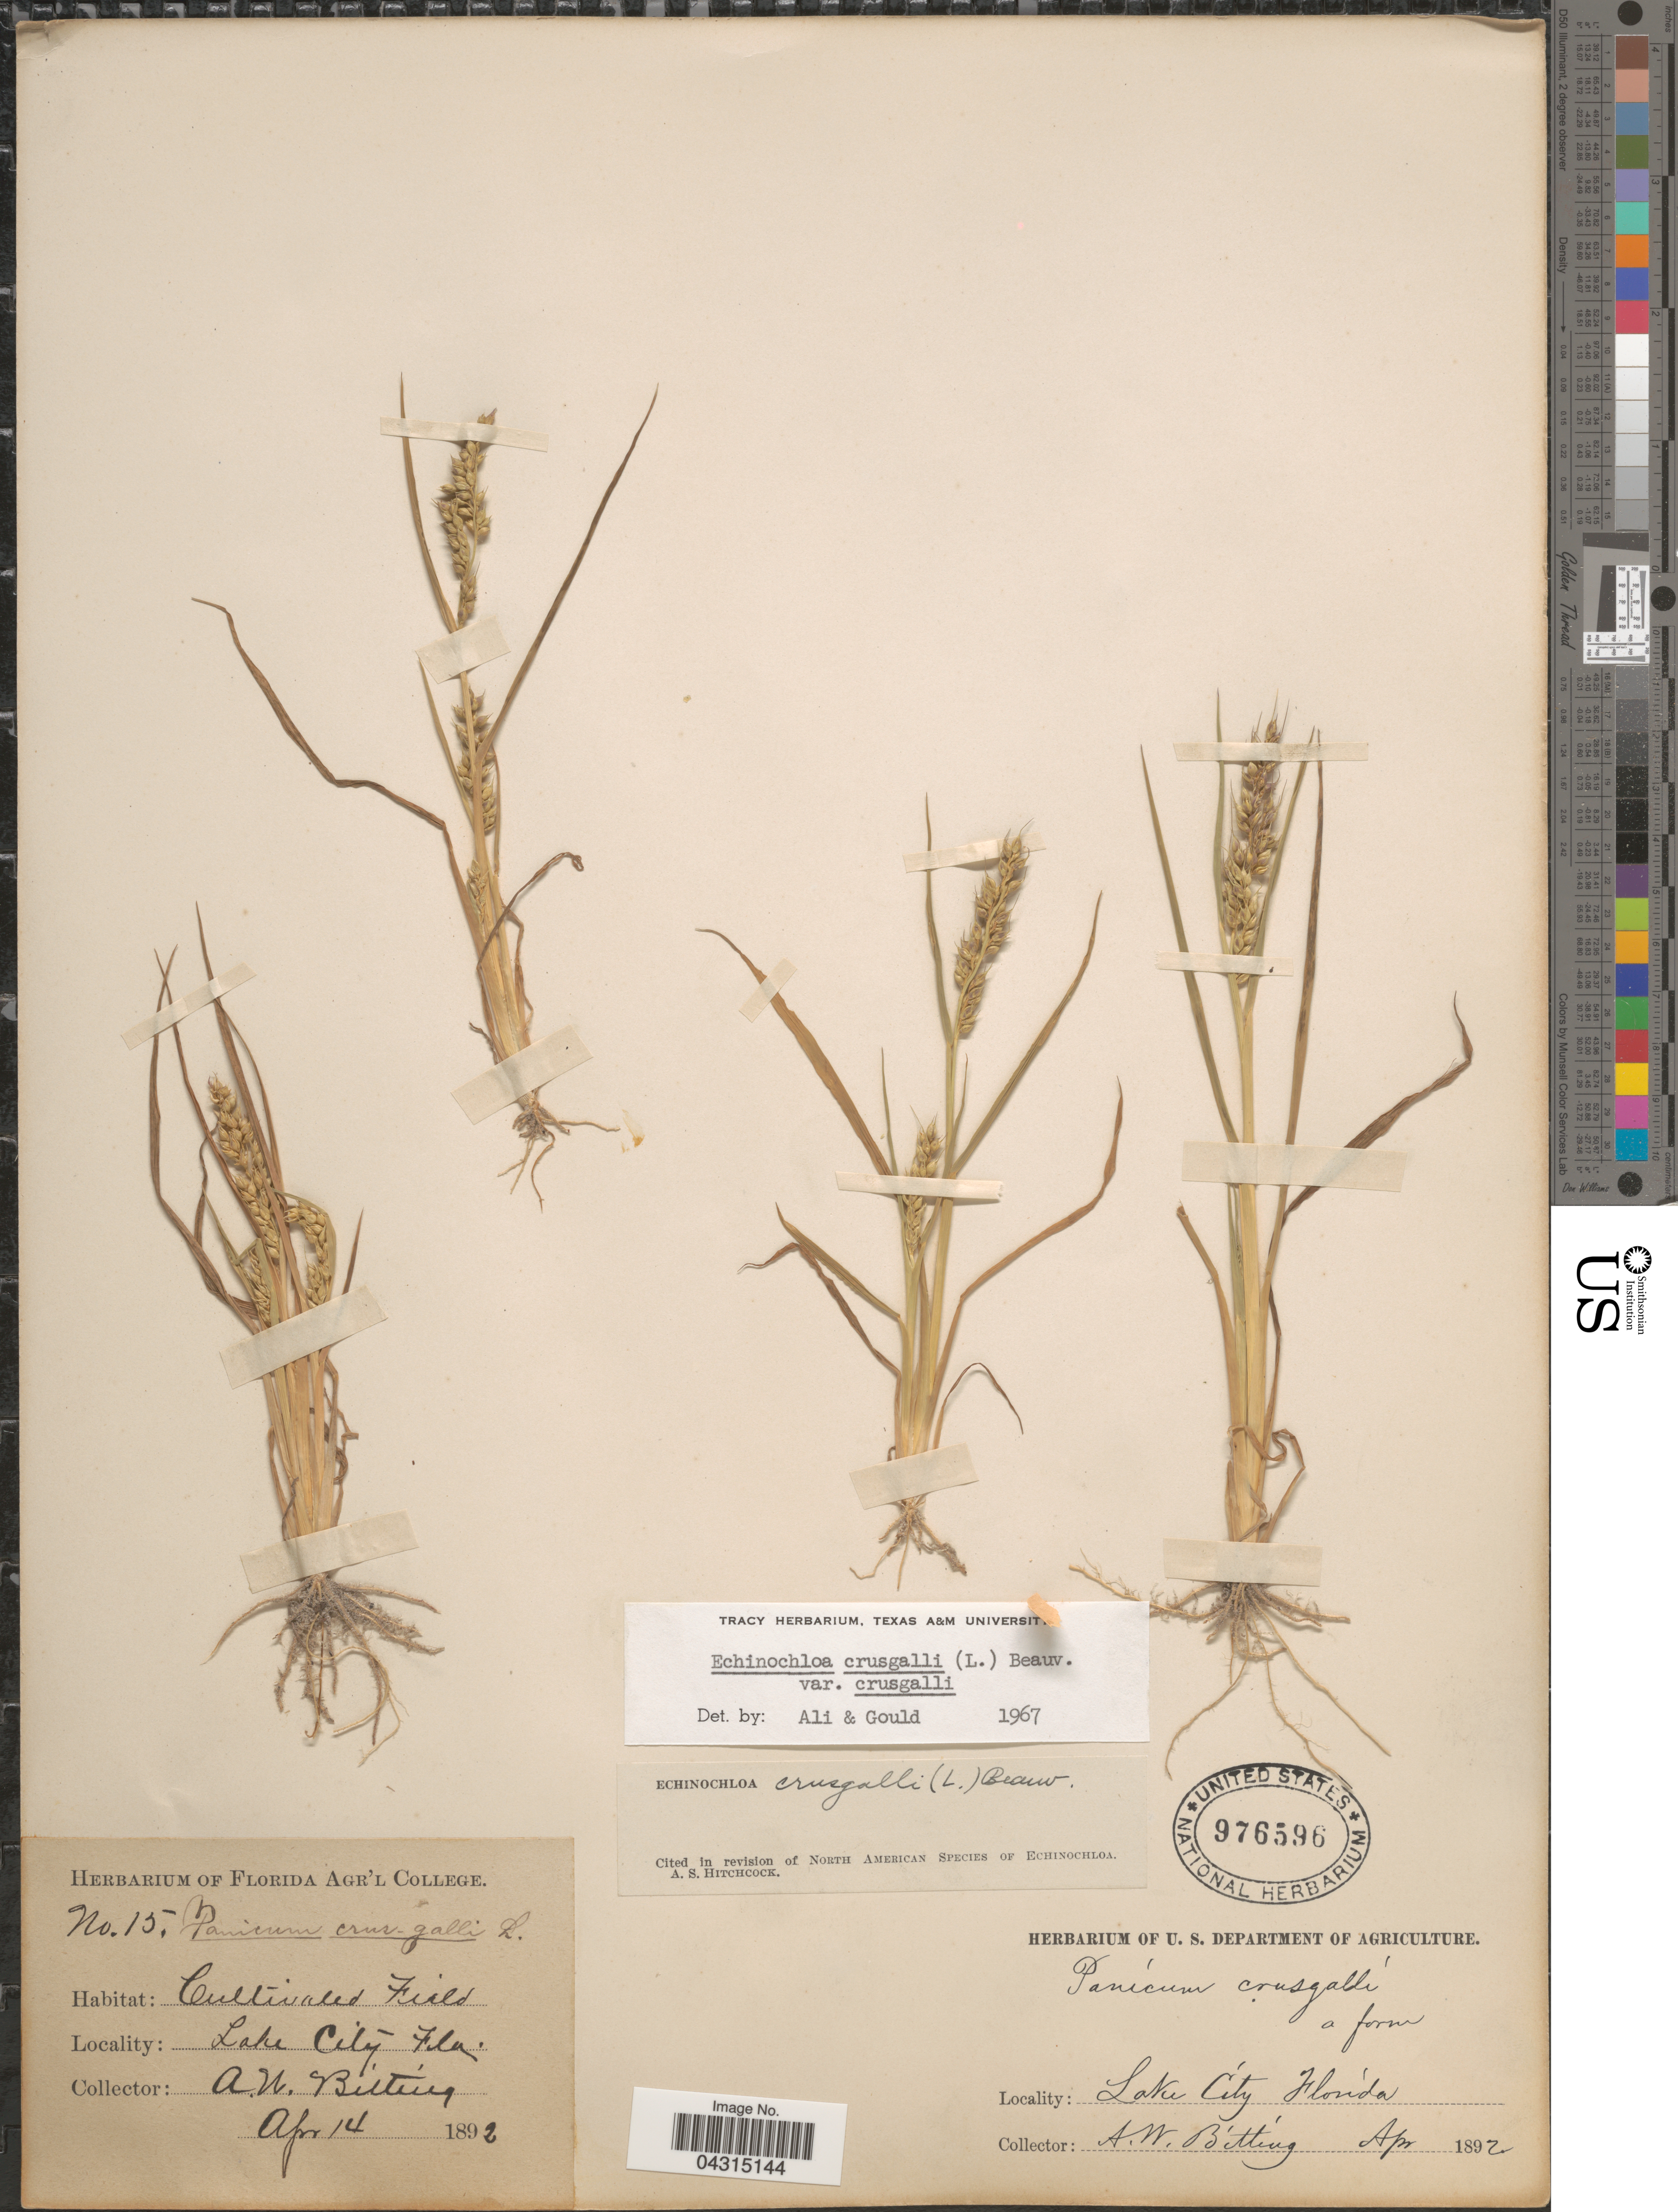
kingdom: Plantae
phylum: Tracheophyta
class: Liliopsida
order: Poales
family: Poaceae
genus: Echinochloa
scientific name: Echinochloa crus-galli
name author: (L.) P. Beauv.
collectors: A. Bitting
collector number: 15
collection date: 1892-04-14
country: United States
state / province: Florida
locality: Lake City.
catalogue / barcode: US 976596